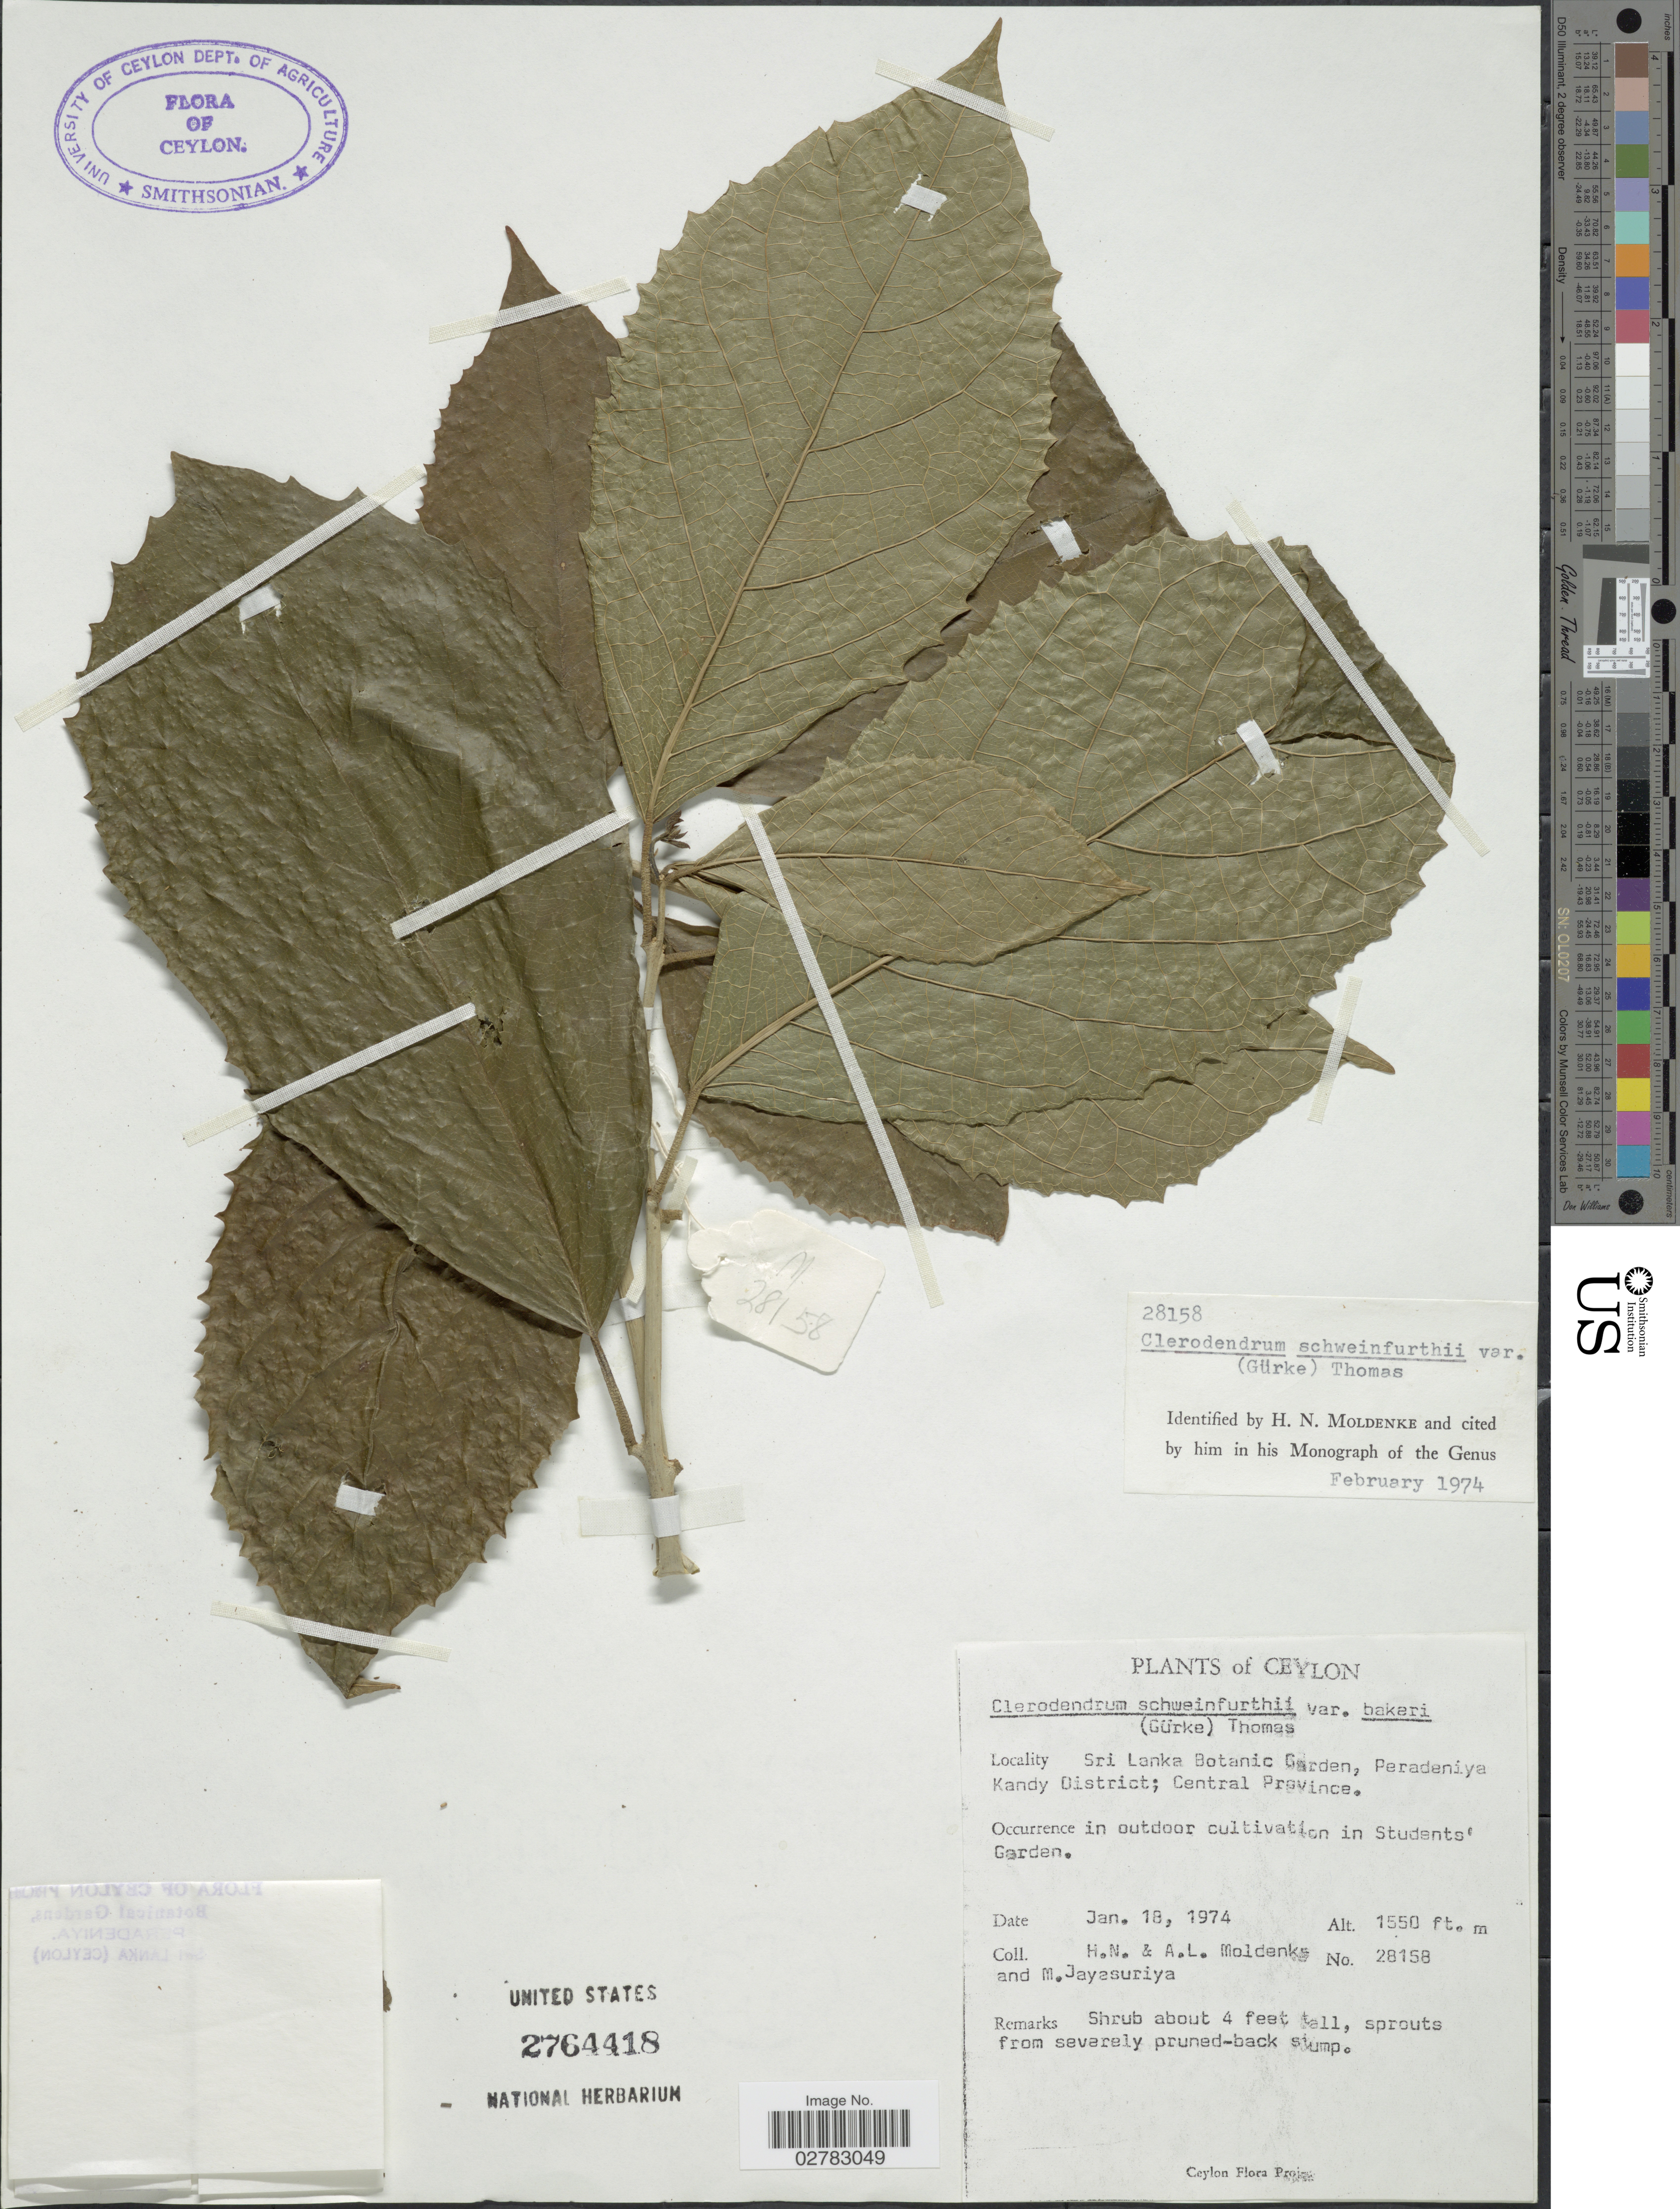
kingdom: Plantae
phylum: Tracheophyta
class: Magnoliopsida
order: Lamiales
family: Lamiaceae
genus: Clerodendrum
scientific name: Clerodendrum schweinfurthii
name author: Gürke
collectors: H. N. Moldenke, A. L. Moldenke & M. Jayasuriya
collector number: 28158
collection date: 1974-01-18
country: Sri Lanka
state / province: Central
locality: Ceylon. Sri Lanka Botanica Garden, Peradeniya, Kandy District. In outdoor cultivation in Students' Garden.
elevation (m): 472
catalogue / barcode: US 2764418